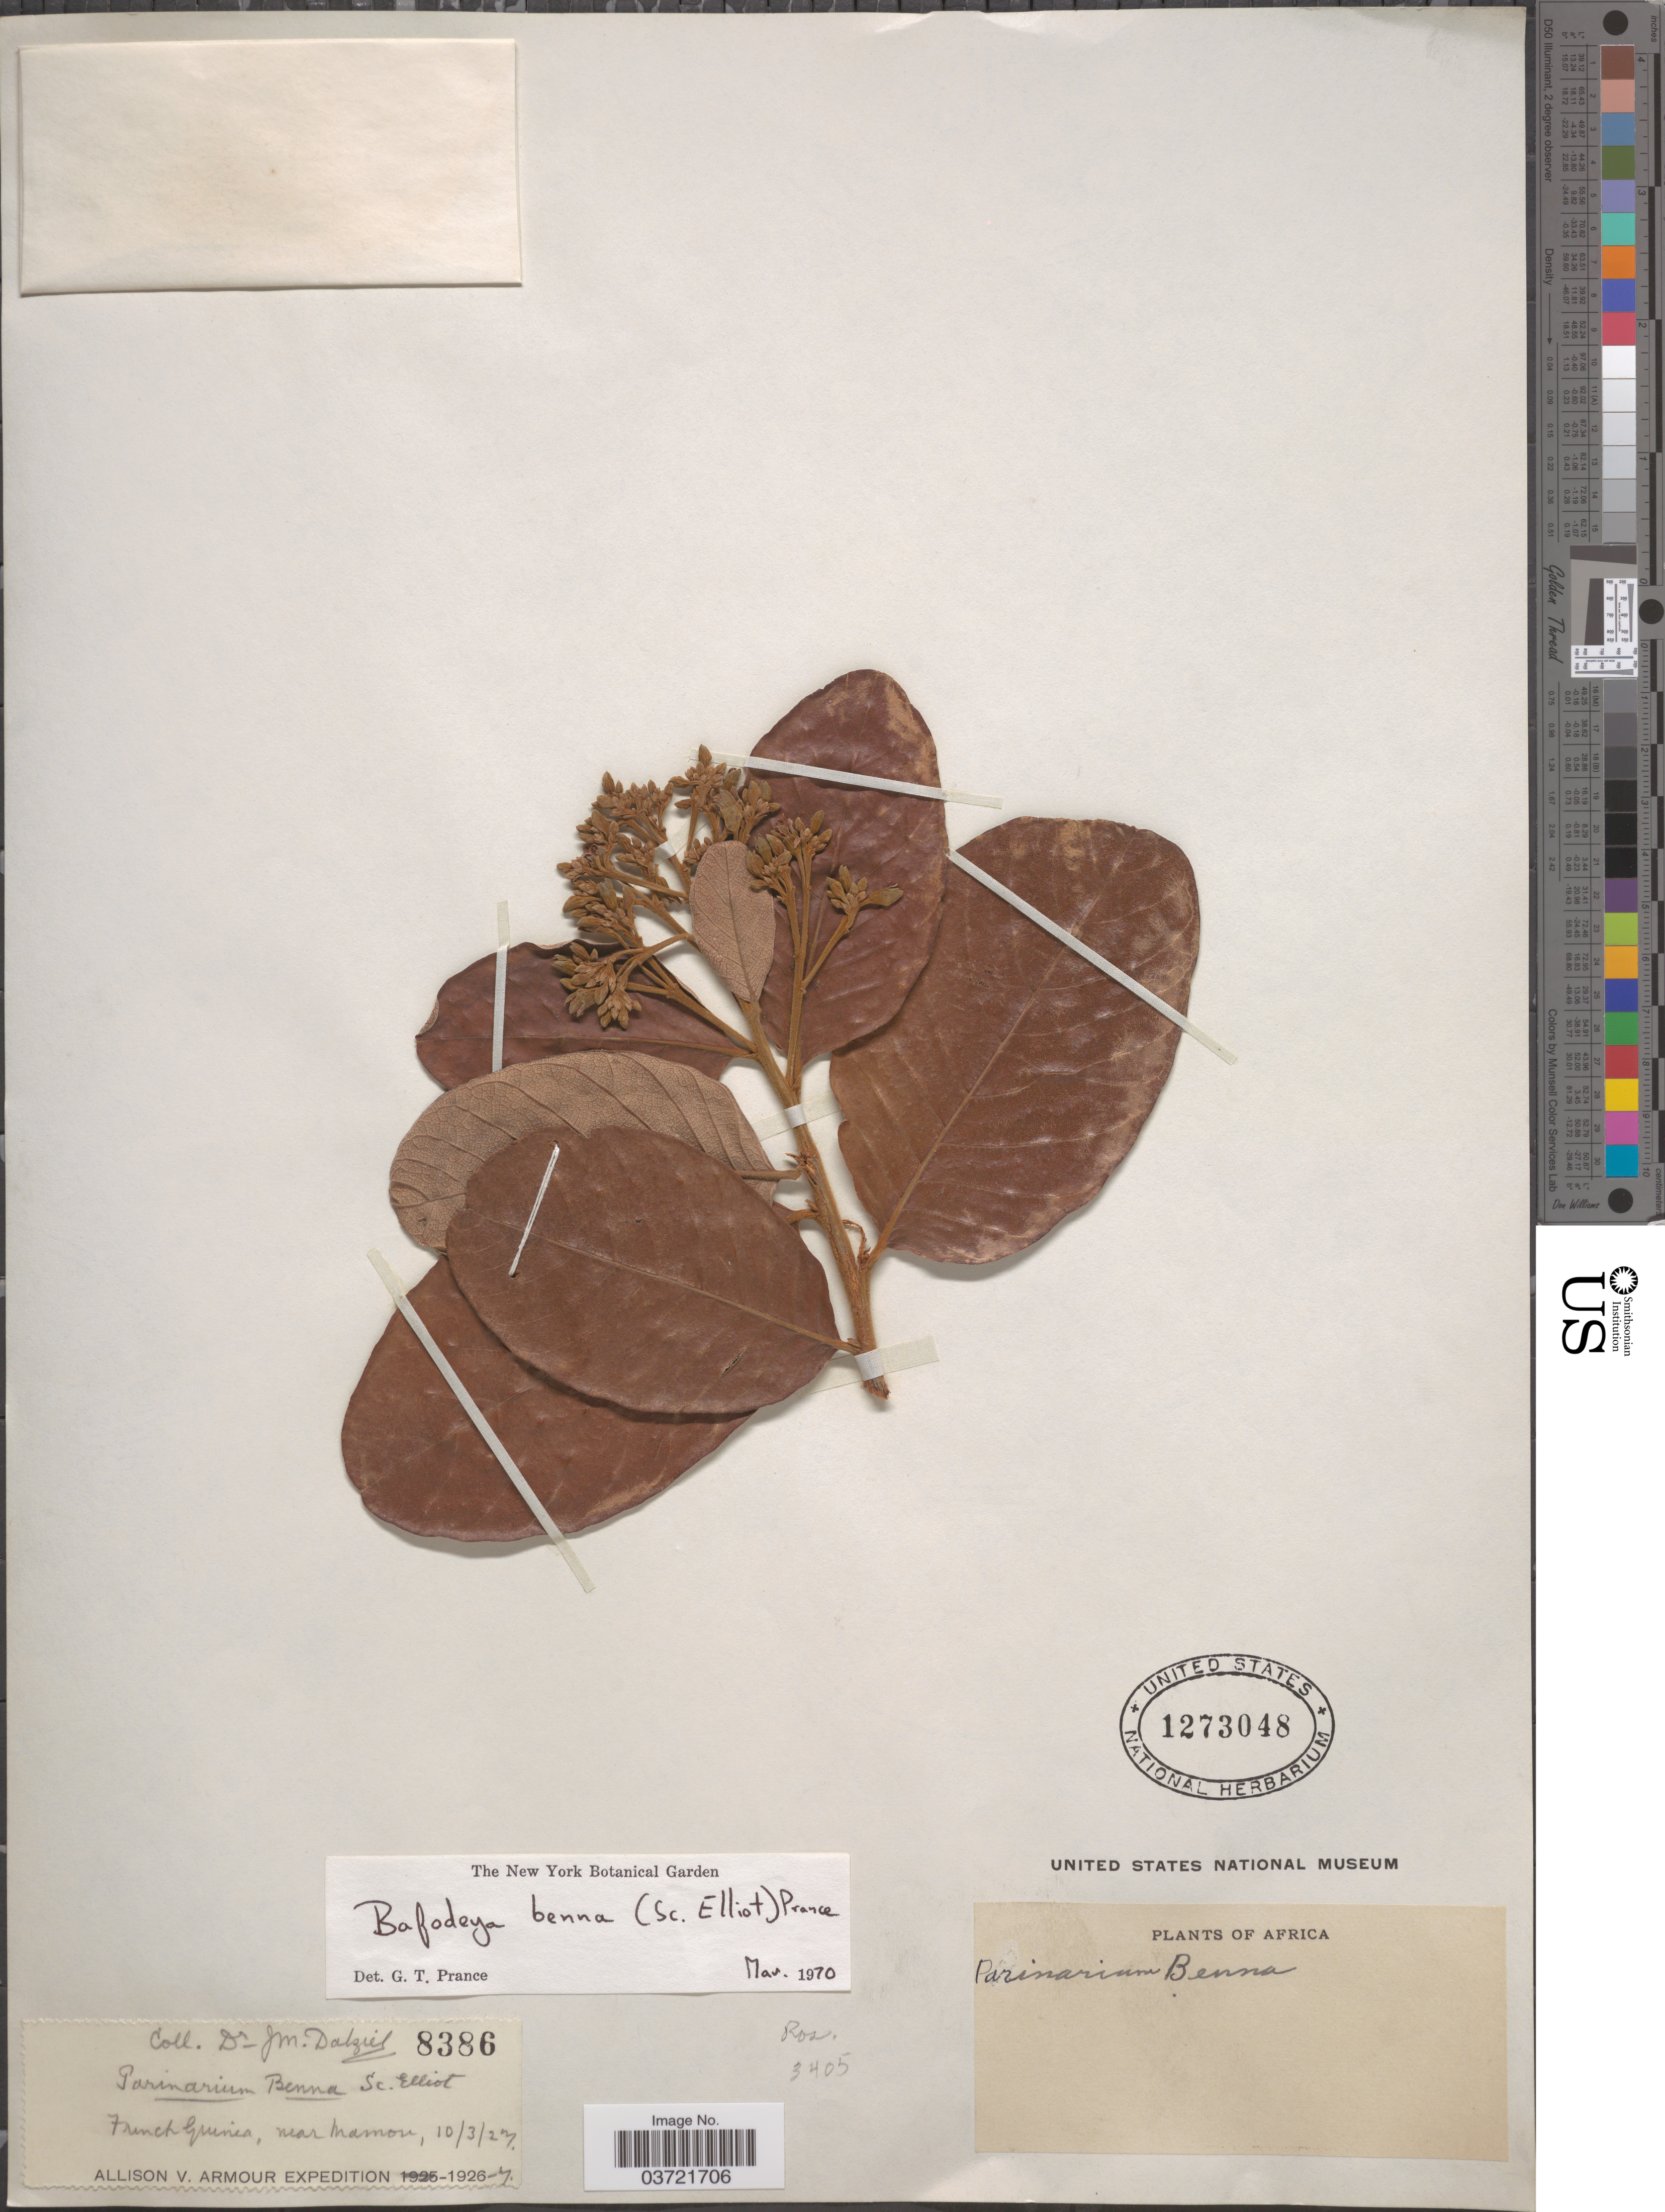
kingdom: Plantae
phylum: Tracheophyta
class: Magnoliopsida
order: Malpighiales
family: Chrysobalanaceae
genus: Parinari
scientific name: Parinari benna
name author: Scott Elliot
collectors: J. Dalziel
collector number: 8386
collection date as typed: Transcribed d/m/y: 10/3/27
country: Guinea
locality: French Guinea, near Mamou. Africa.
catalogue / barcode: US 1273048